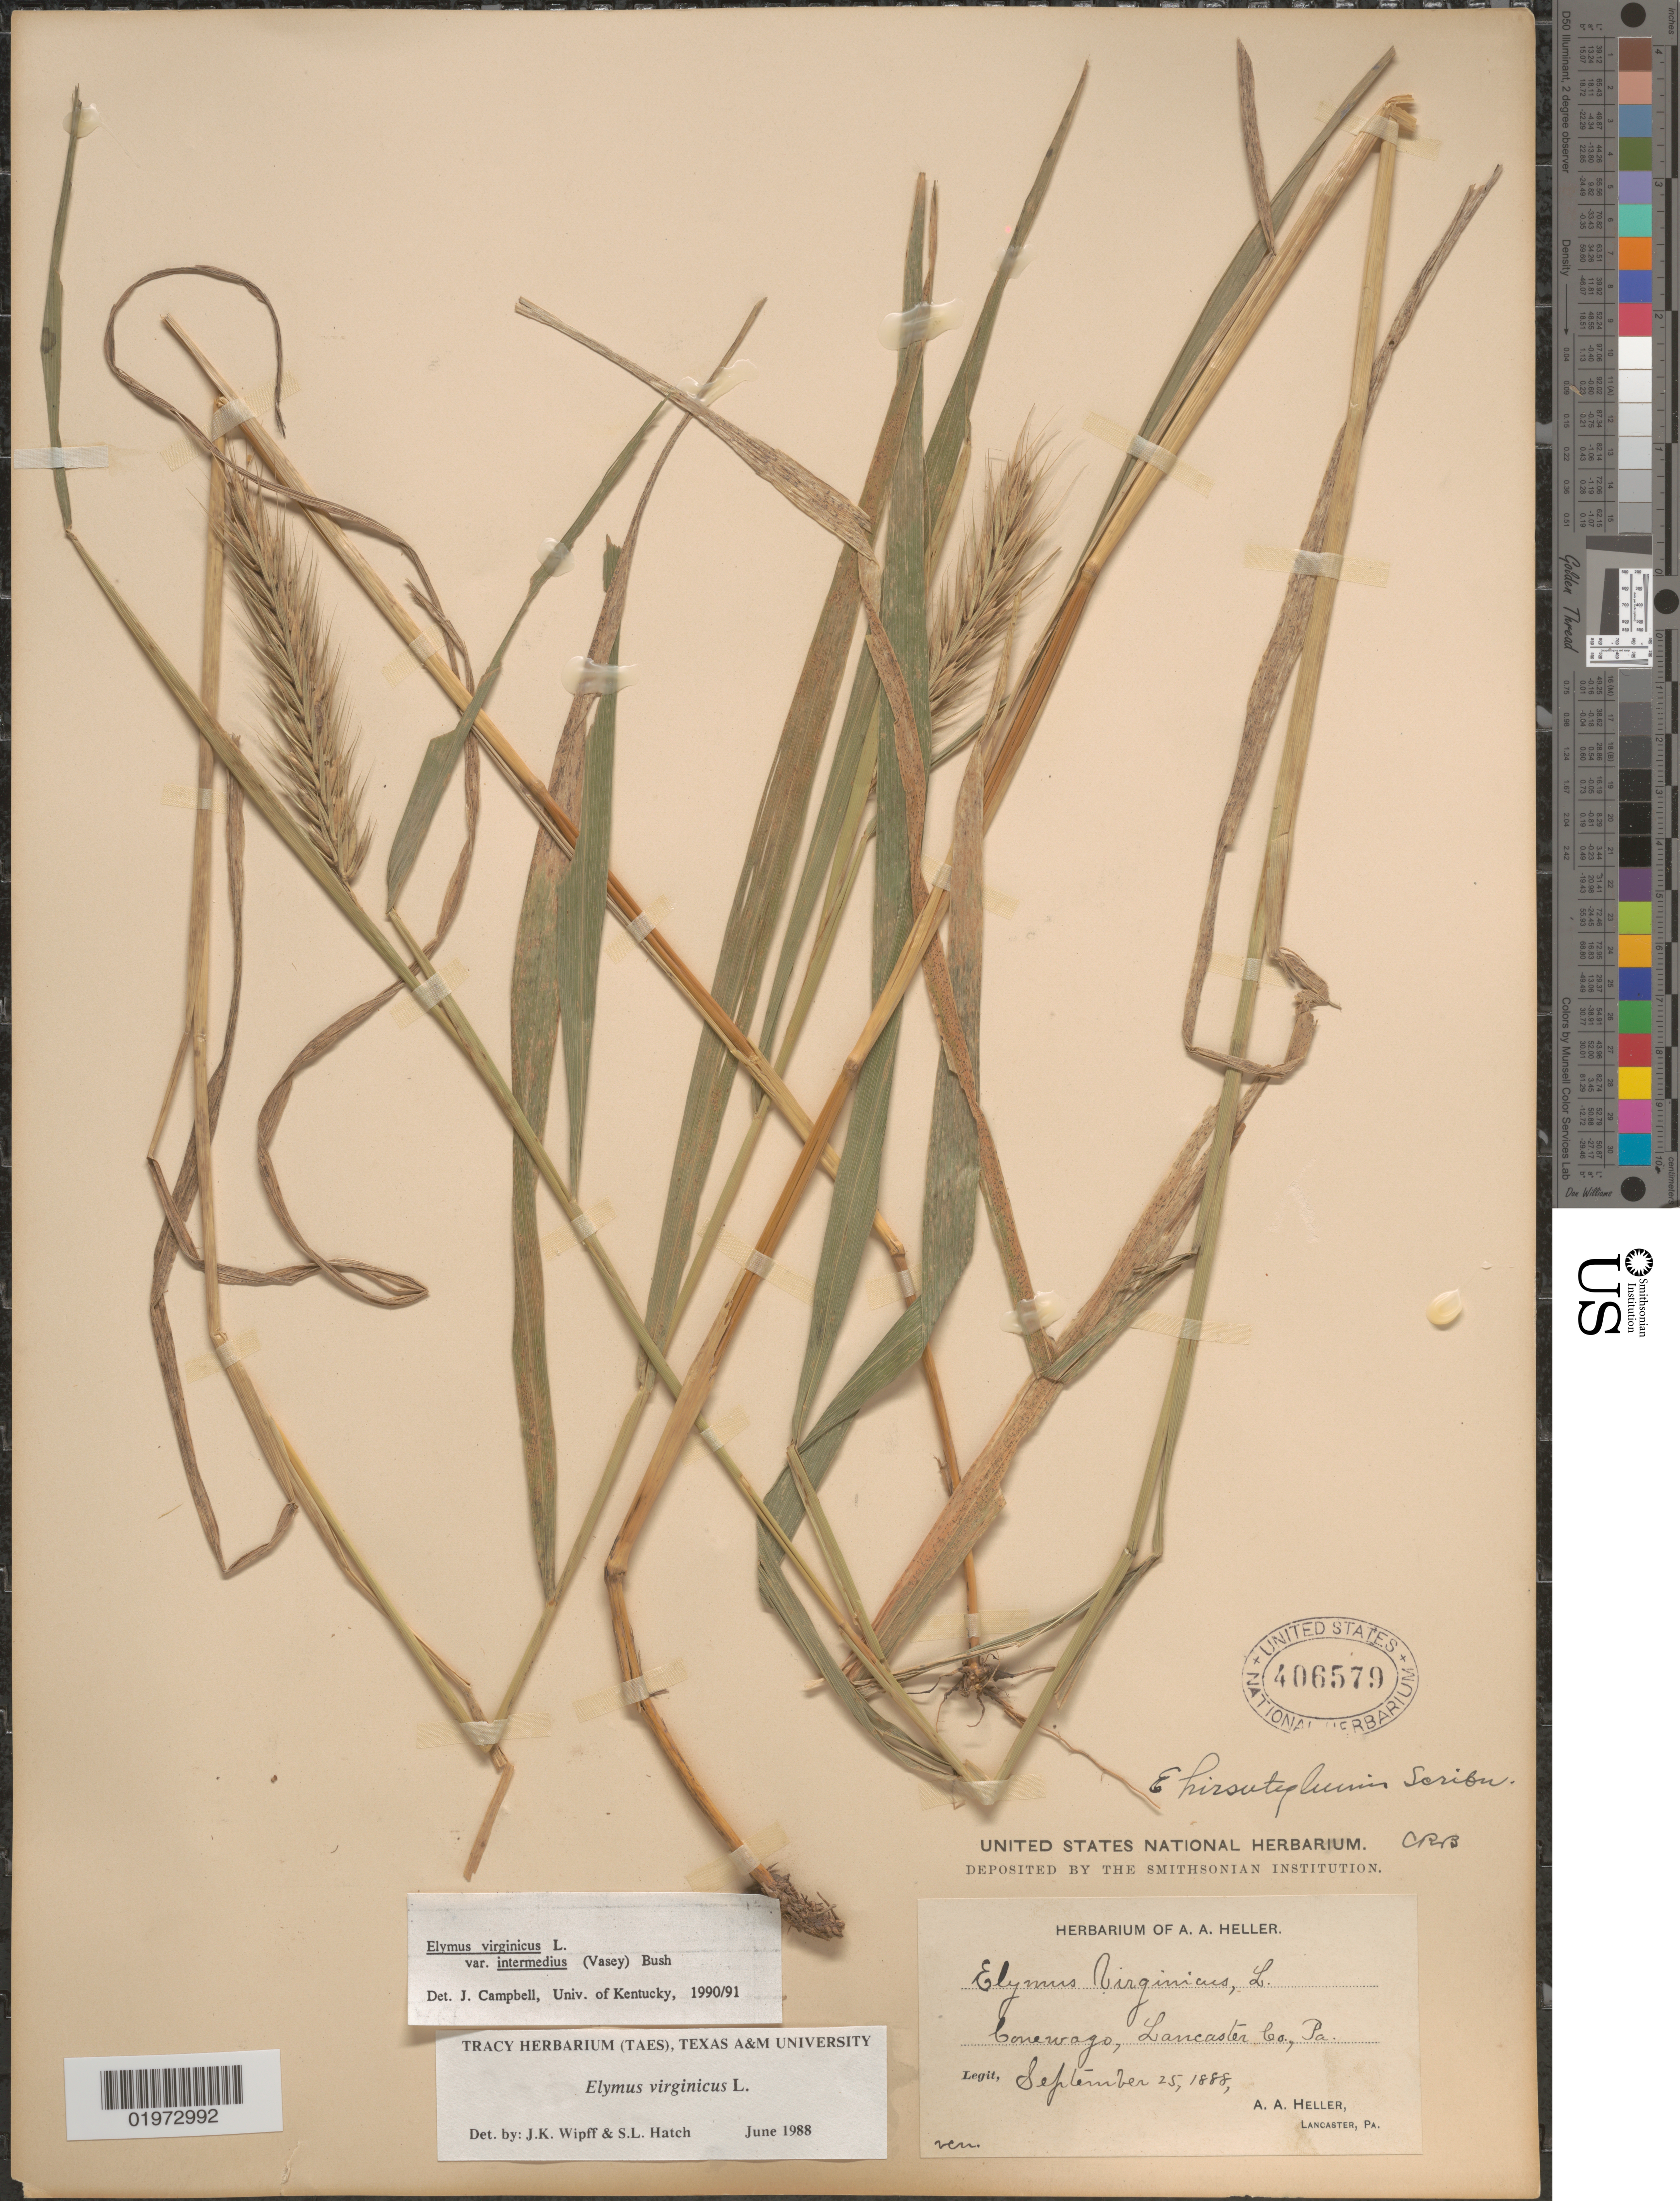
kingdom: Plantae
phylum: Tracheophyta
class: Liliopsida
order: Poales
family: Poaceae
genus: Elymus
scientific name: Elymus virginicus var. intermedius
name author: L.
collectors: A. A. Heller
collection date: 1888-09-25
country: United States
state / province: Pennsylvania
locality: Conewago, Lancaster Co.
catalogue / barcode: US 406579